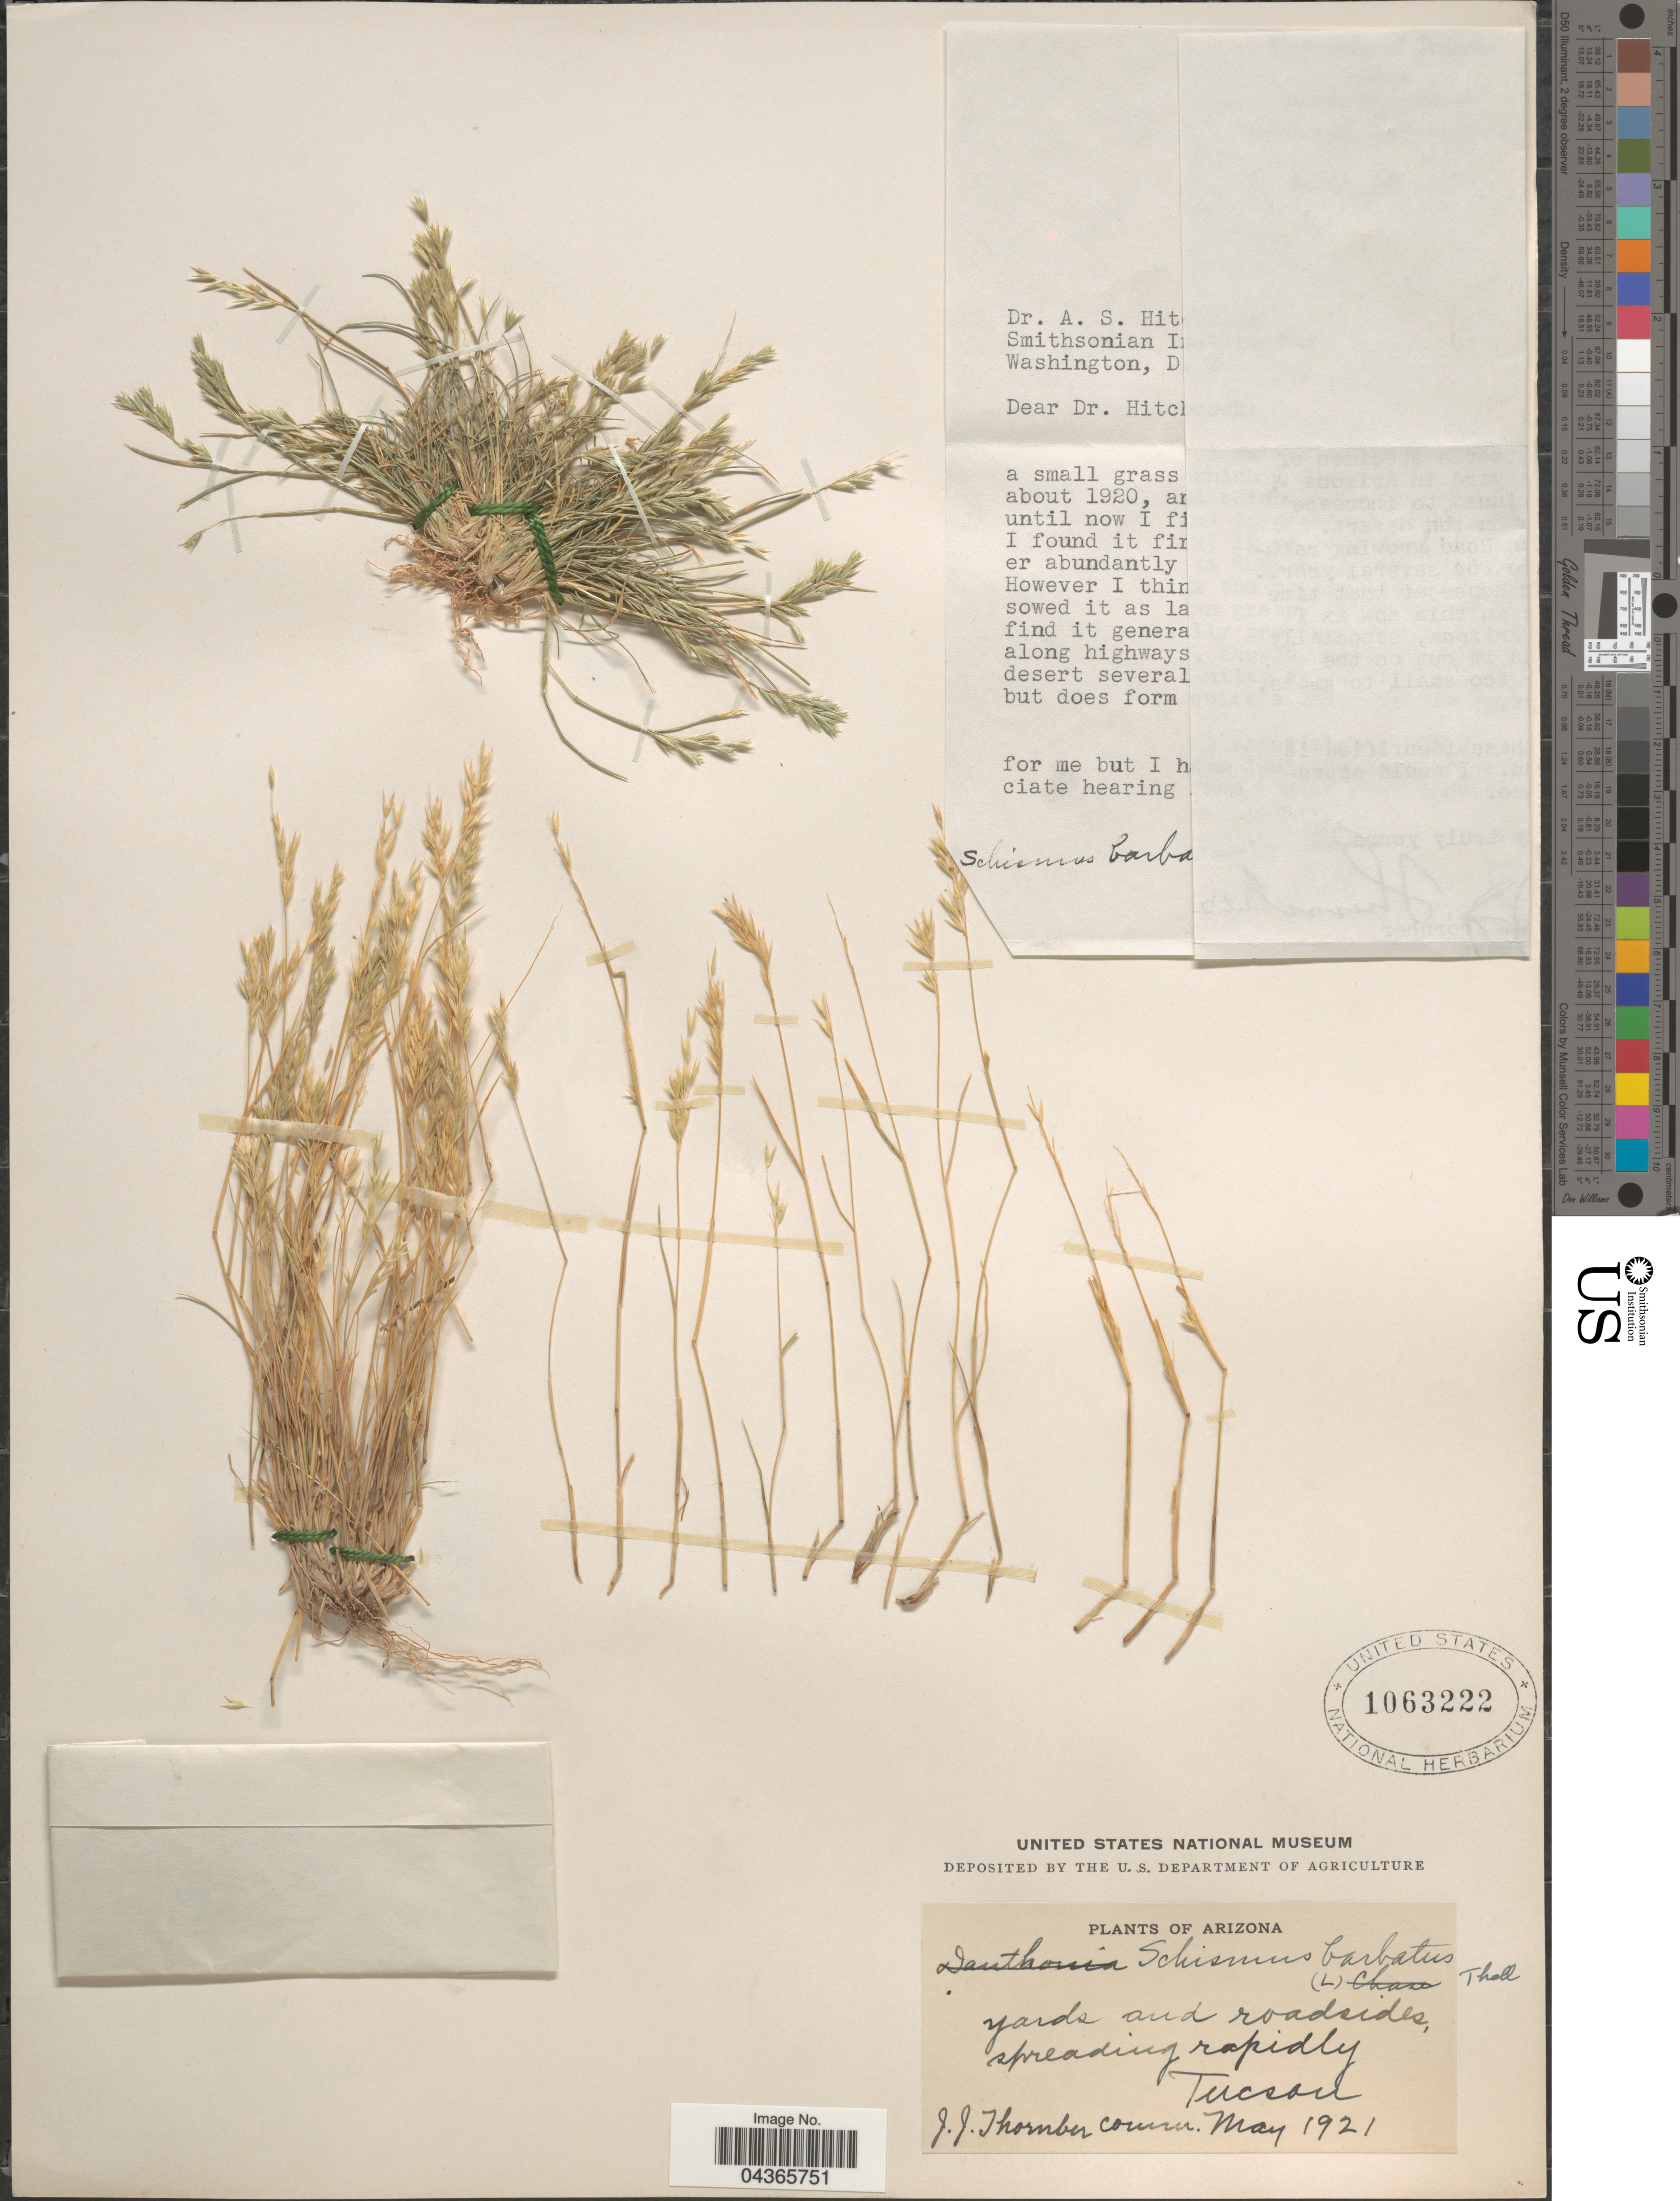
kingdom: Plantae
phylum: Tracheophyta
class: Liliopsida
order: Poales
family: Poaceae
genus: Schismus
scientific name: Schismus barbatus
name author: (L.) Thell.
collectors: J. Thornber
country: United States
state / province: Arizona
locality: Tucson.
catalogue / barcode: US 1063222